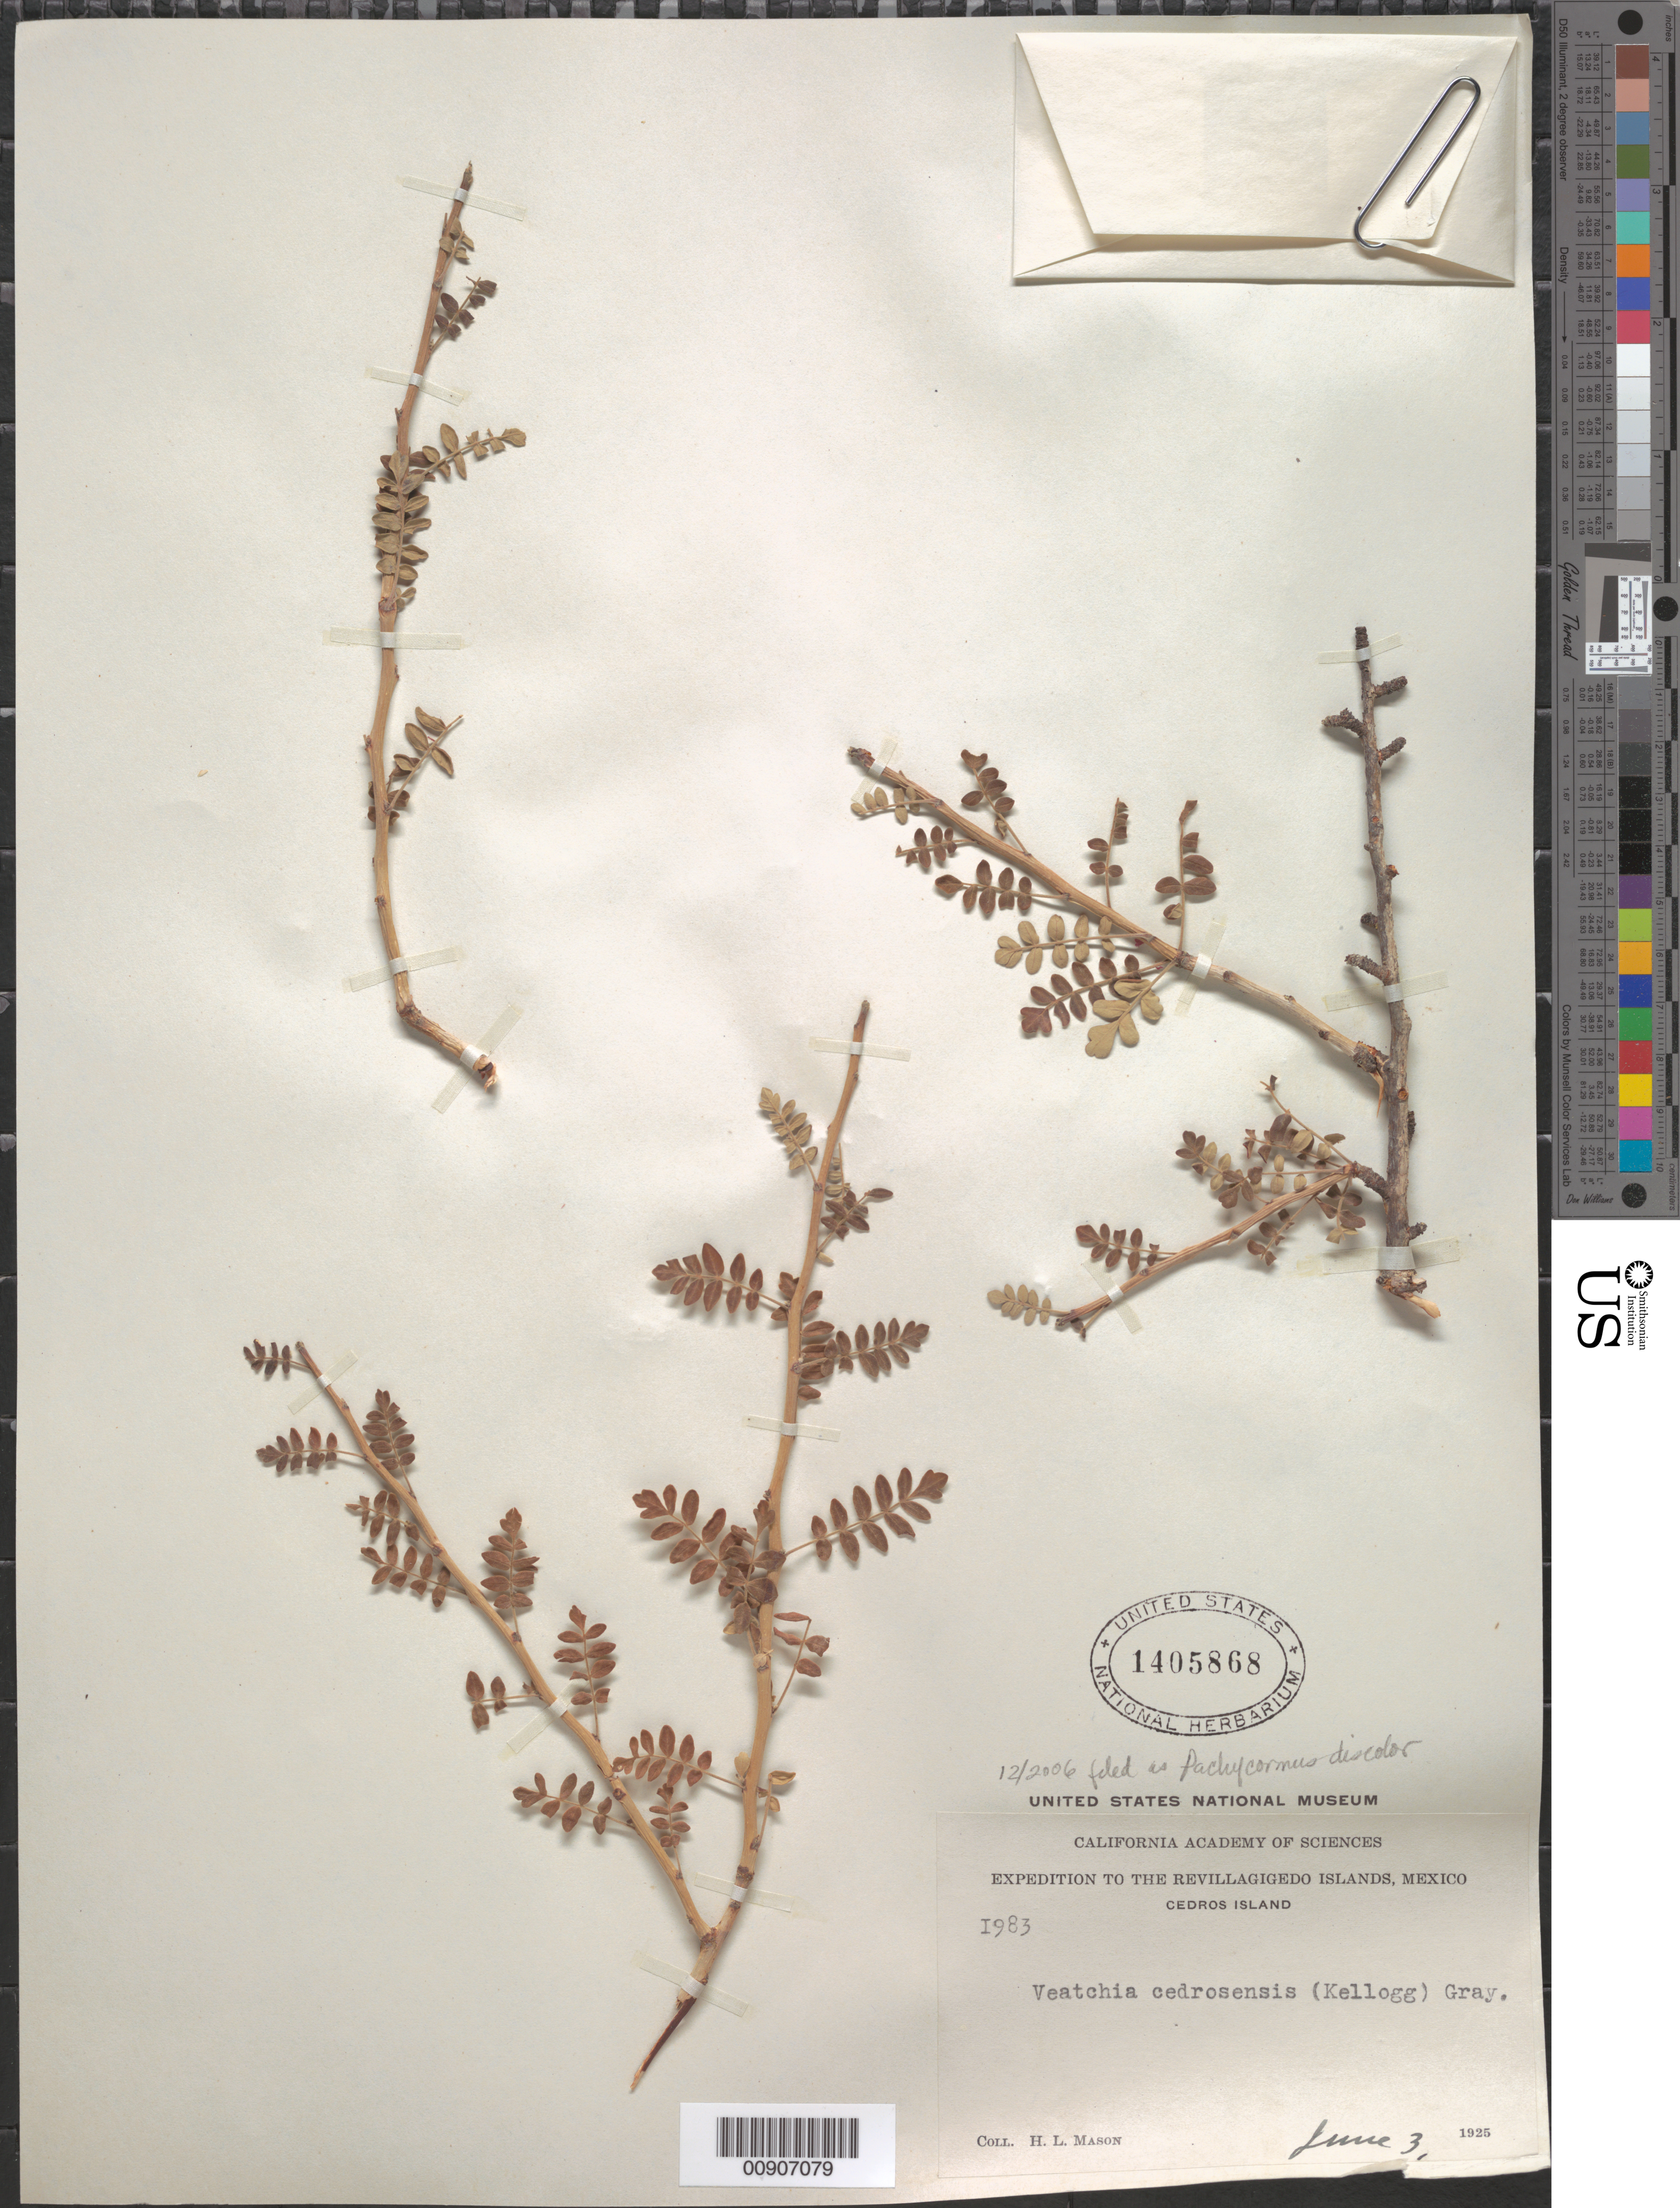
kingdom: Plantae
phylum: Tracheophyta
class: Magnoliopsida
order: Sapindales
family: Anacardiaceae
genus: Pachycormus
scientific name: Pachycormus discolor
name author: (Benth.) Coville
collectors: H. L. Mason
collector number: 1983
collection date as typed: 03 Jun 1925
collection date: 1925-06-03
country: Mexico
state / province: Baja California Norte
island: Cedros I.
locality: Cedros Island.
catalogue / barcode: US 1405868